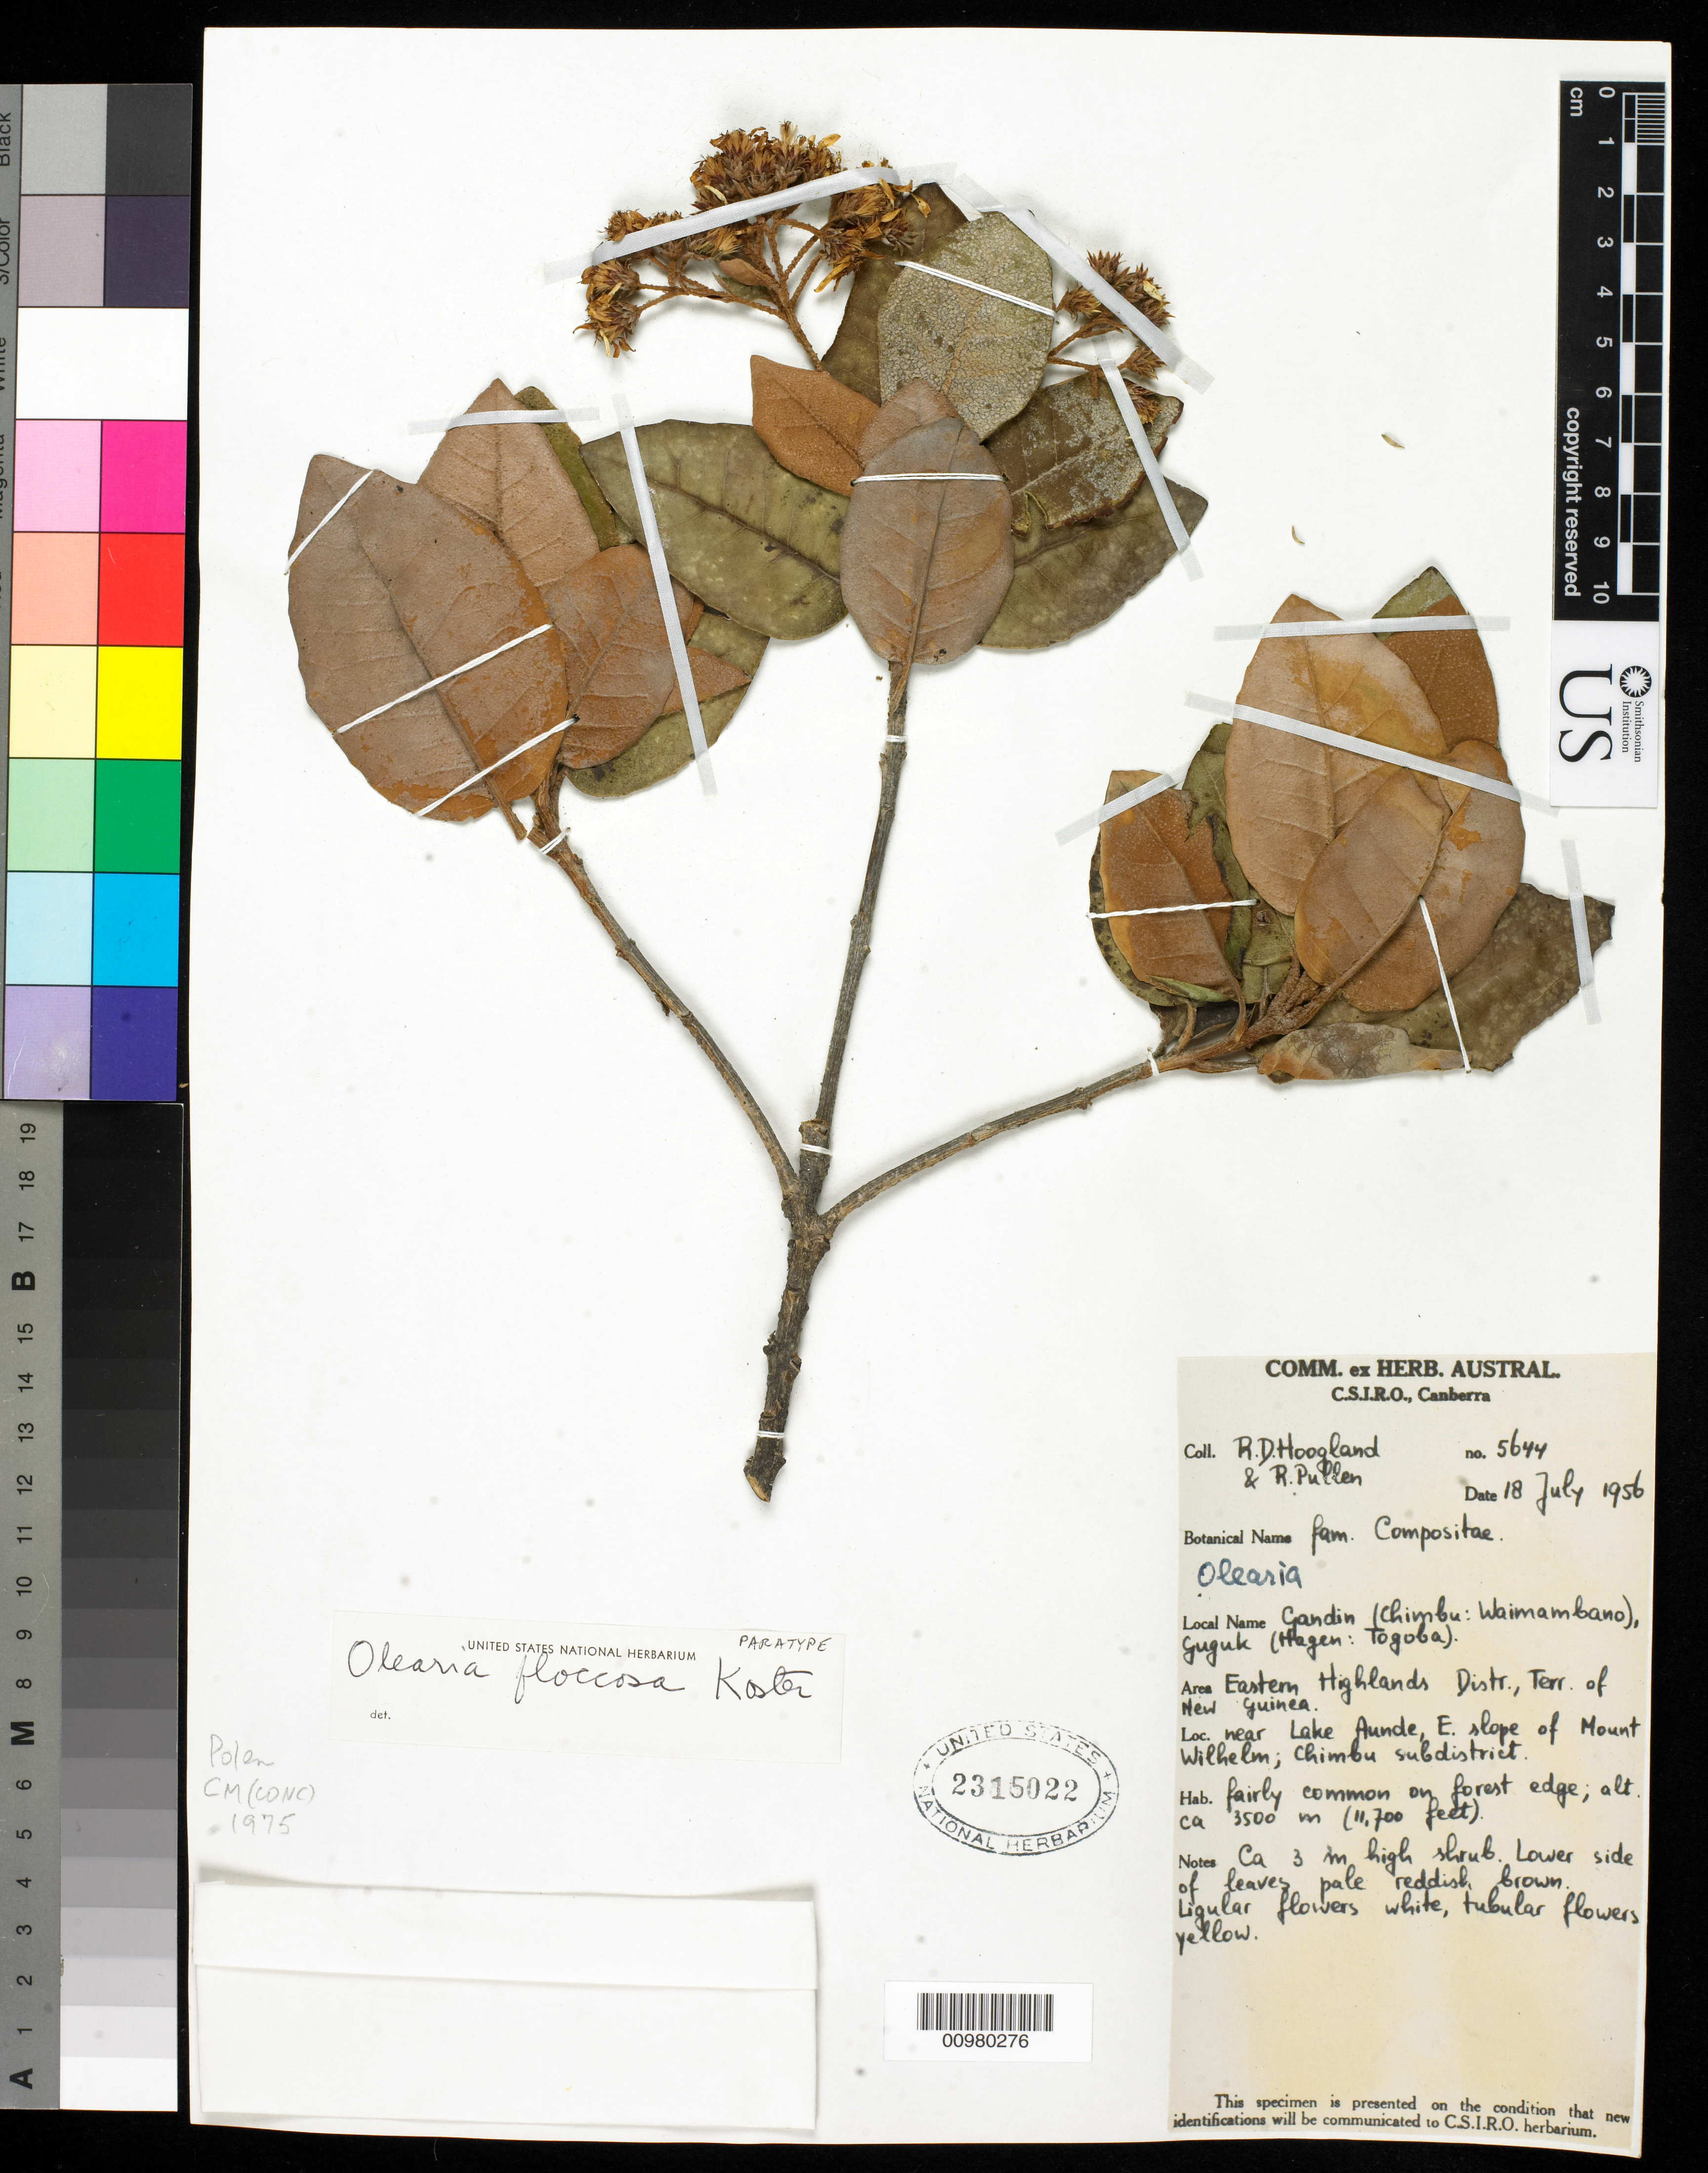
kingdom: Plantae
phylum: Tracheophyta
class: Magnoliopsida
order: Asterales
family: Asteraceae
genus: Olearia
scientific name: Olearia floccosa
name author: Koster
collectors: R. D. Hoogland & R. Pullen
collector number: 5644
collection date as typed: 18 Jul 1956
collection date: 1956-07-18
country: Papua New Guinea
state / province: Eastern Highlands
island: New Guinea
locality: near Lake Aunde, E. slope of Mount Wilhelm, Chimbu subdistrict.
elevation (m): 3500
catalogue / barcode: US 2315022